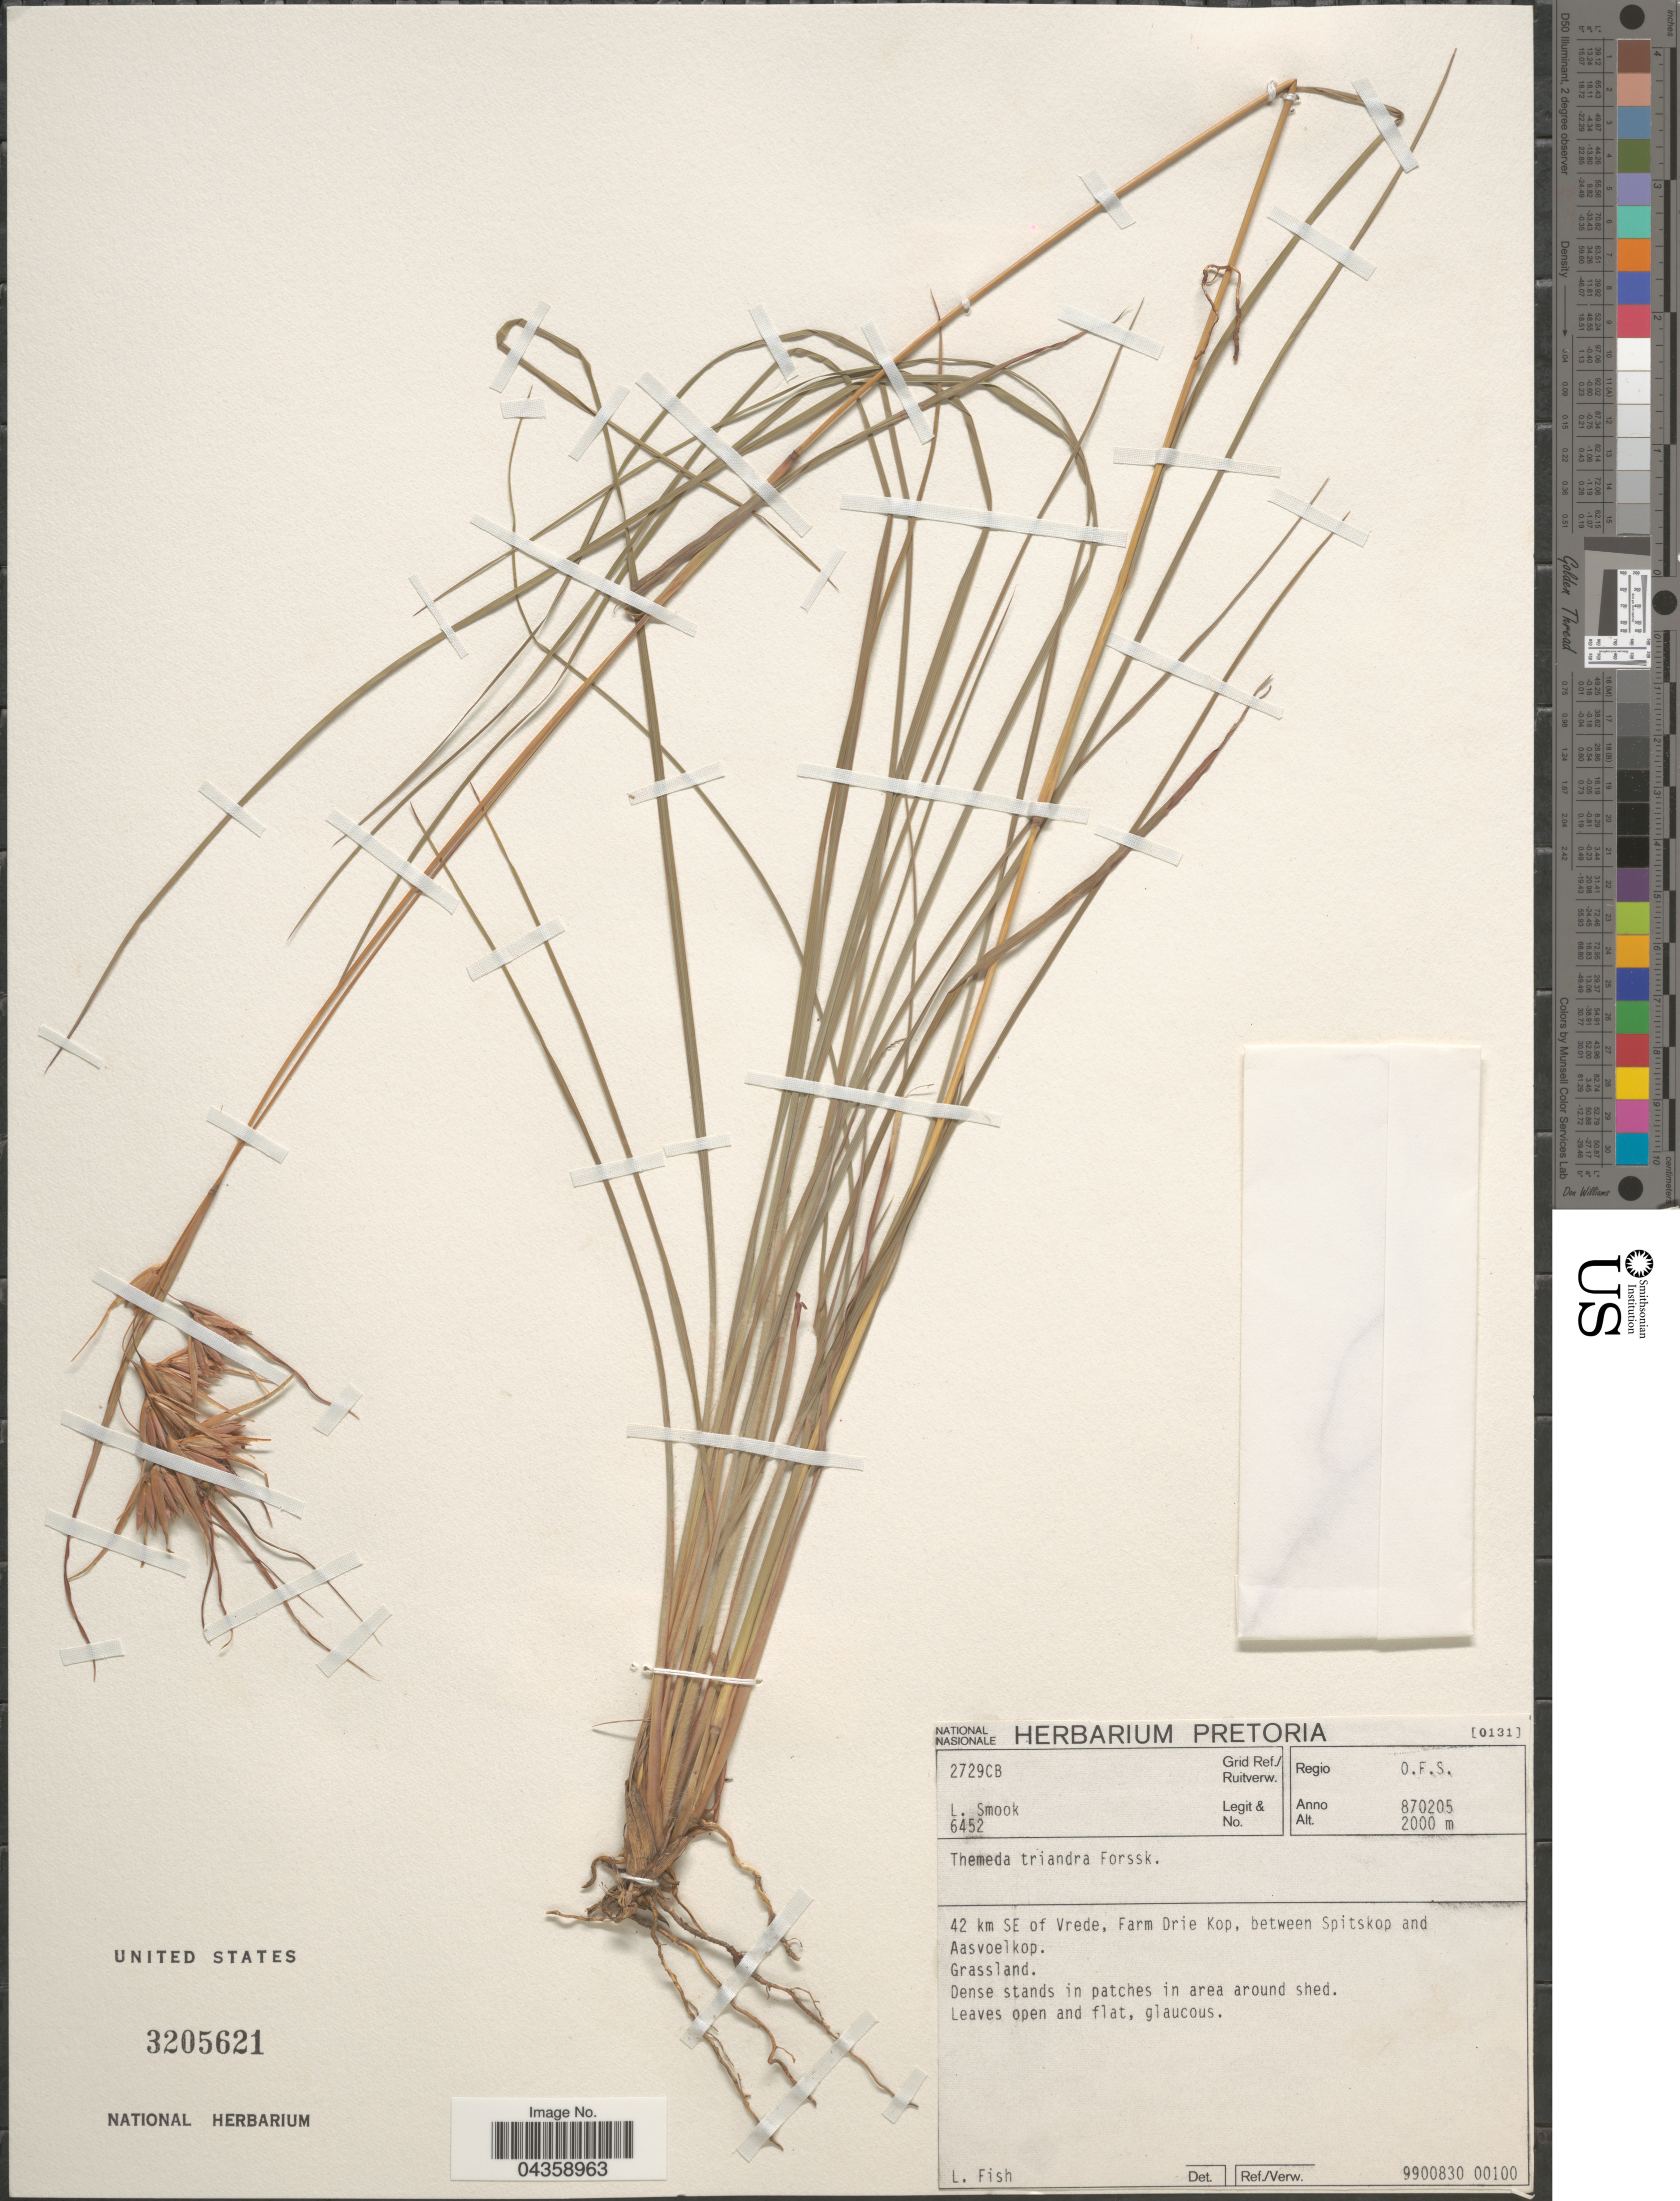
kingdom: Plantae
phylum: Tracheophyta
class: Liliopsida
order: Poales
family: Poaceae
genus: Themeda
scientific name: Themeda triandra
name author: Forssk.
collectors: L. Smook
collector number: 6452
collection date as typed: Transcribed d/m/y: 5/2/87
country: South Africa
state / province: Free State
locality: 2729CB Grid Ref./Ruitverw. Regio O. F. S. 42 km SE of Vrede, Farm Drie Kop, between Spitskop and Aasvoelkop.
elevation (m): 2000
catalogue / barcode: US 3205621